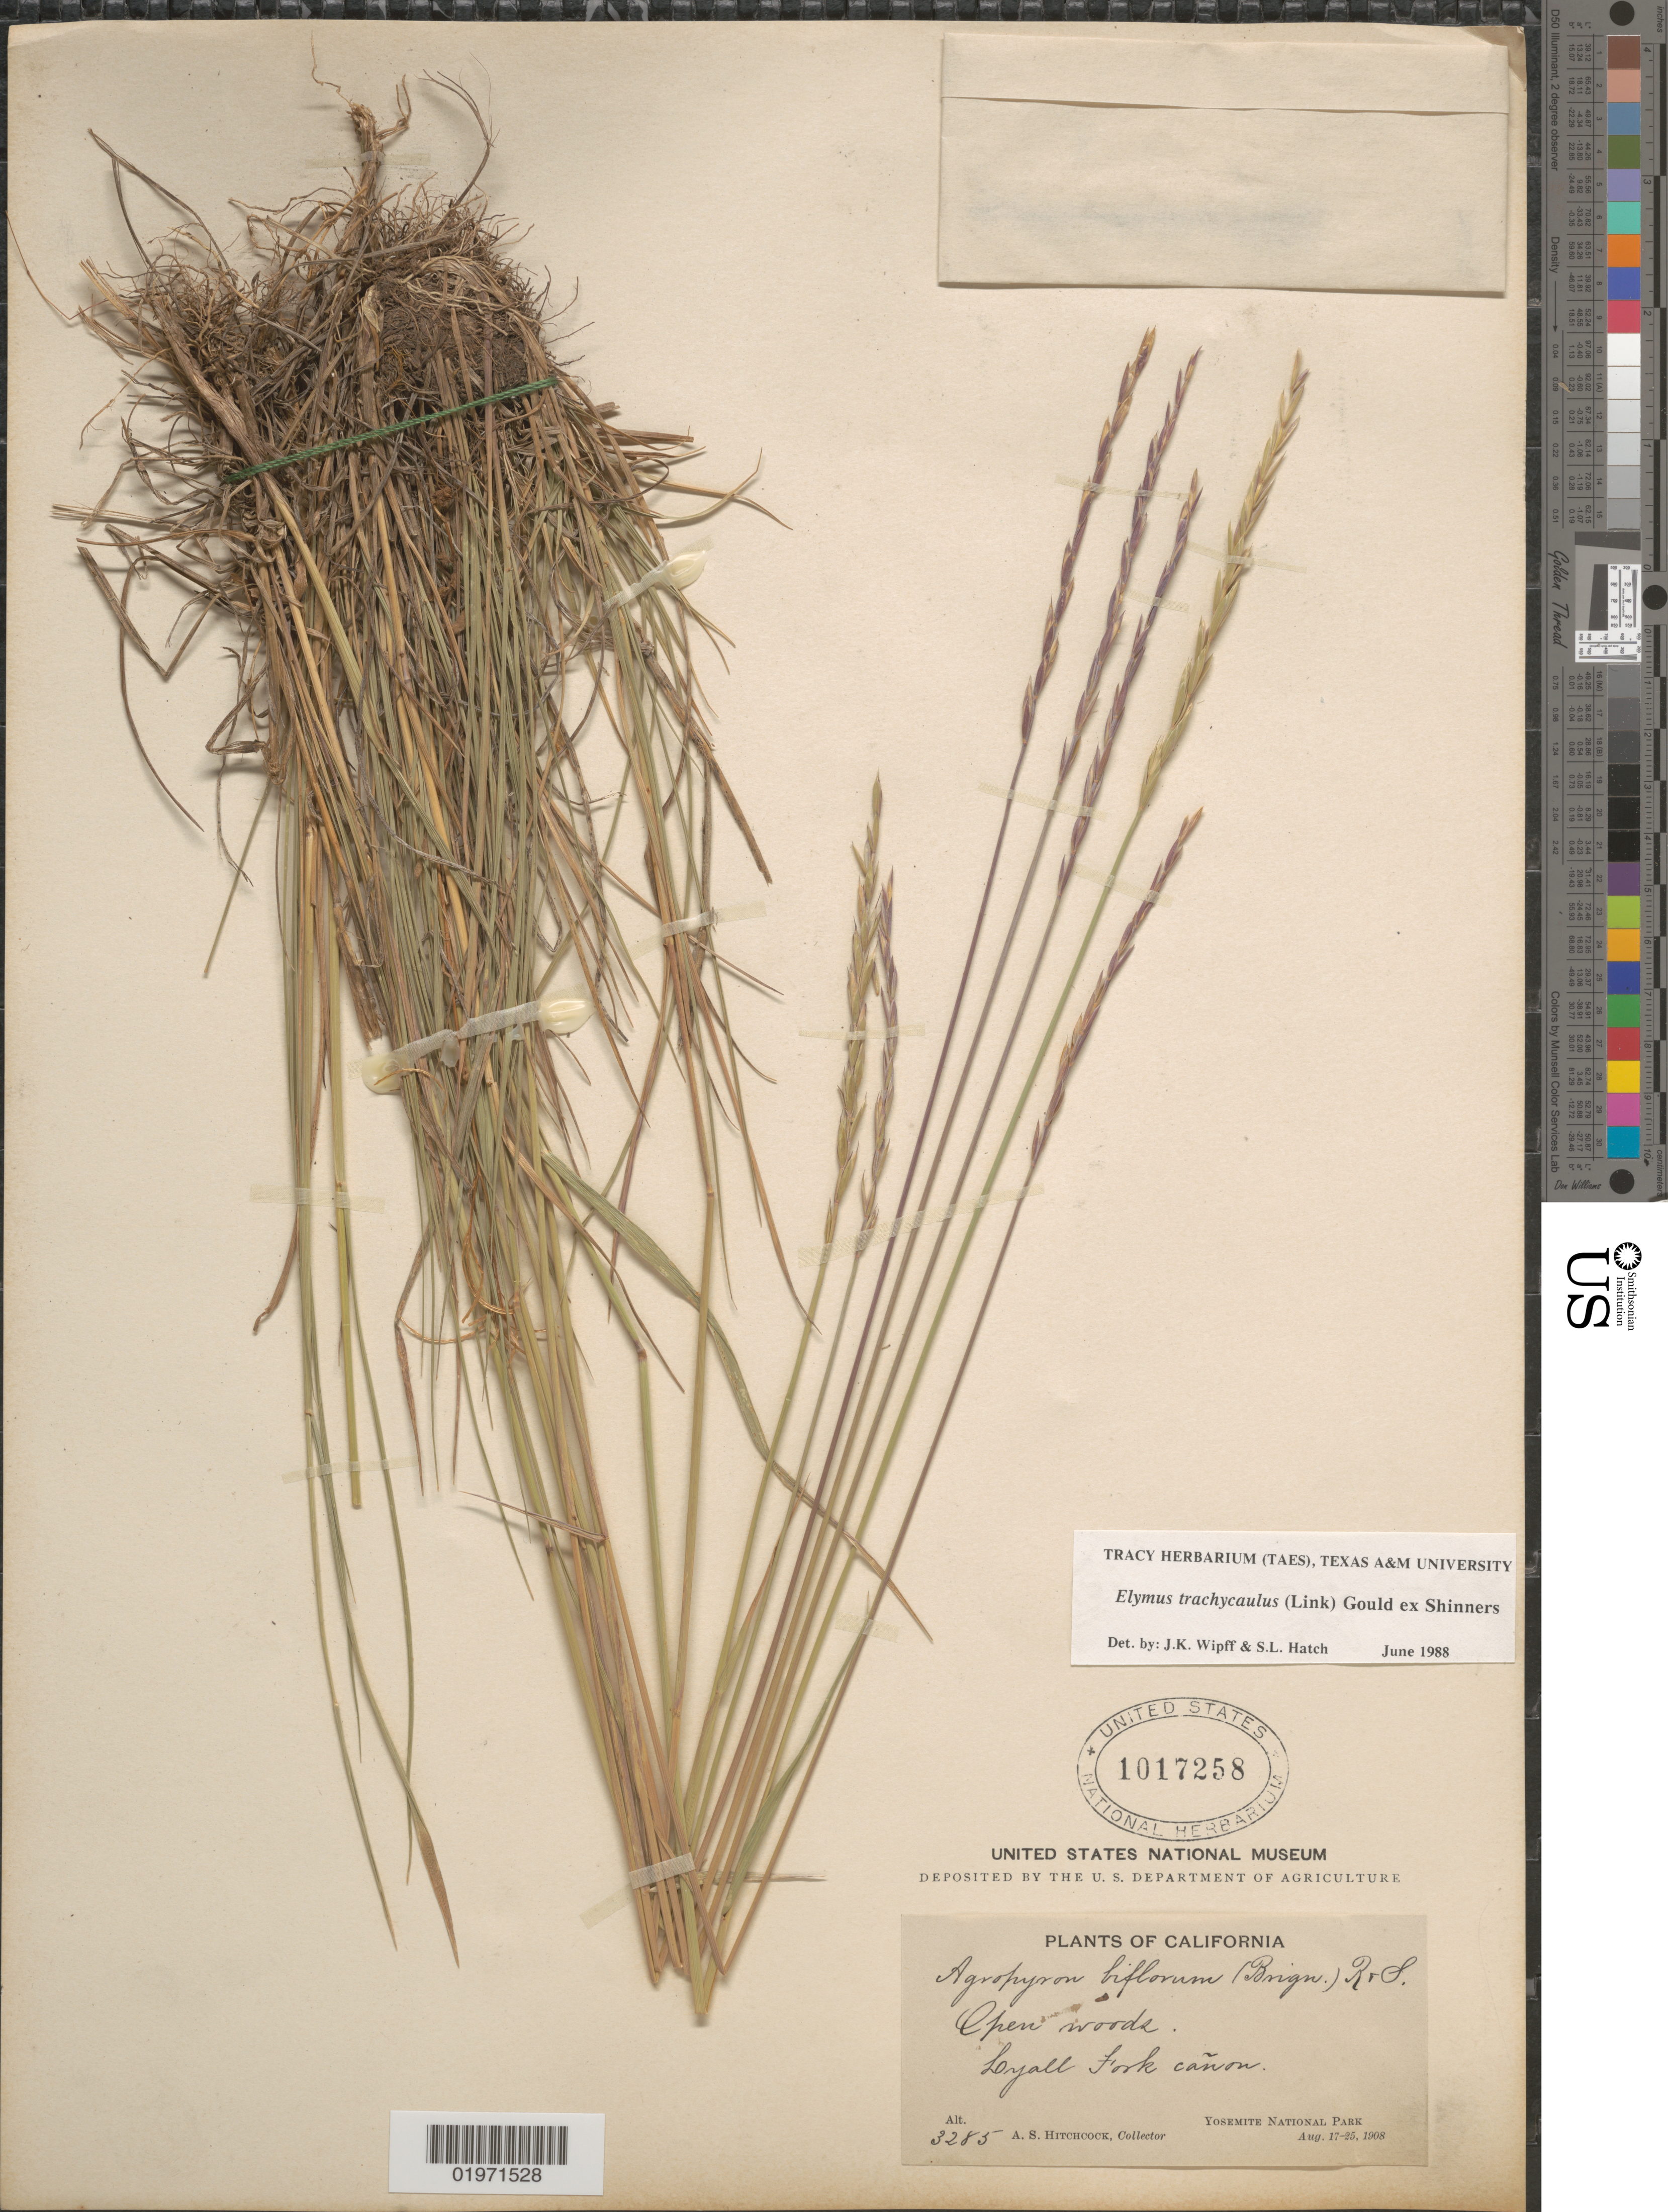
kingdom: Plantae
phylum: Tracheophyta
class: Liliopsida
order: Poales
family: Poaceae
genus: Elymus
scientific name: Elymus trachycaulus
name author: (Link) Gould ex Shinners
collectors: A. S. Hitchcock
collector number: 3285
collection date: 1908-08-17/1908-08-25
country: United States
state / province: California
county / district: Mariposa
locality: Open woods. Lyall Fork cañon. Yosemite National Park.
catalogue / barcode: US 1017258